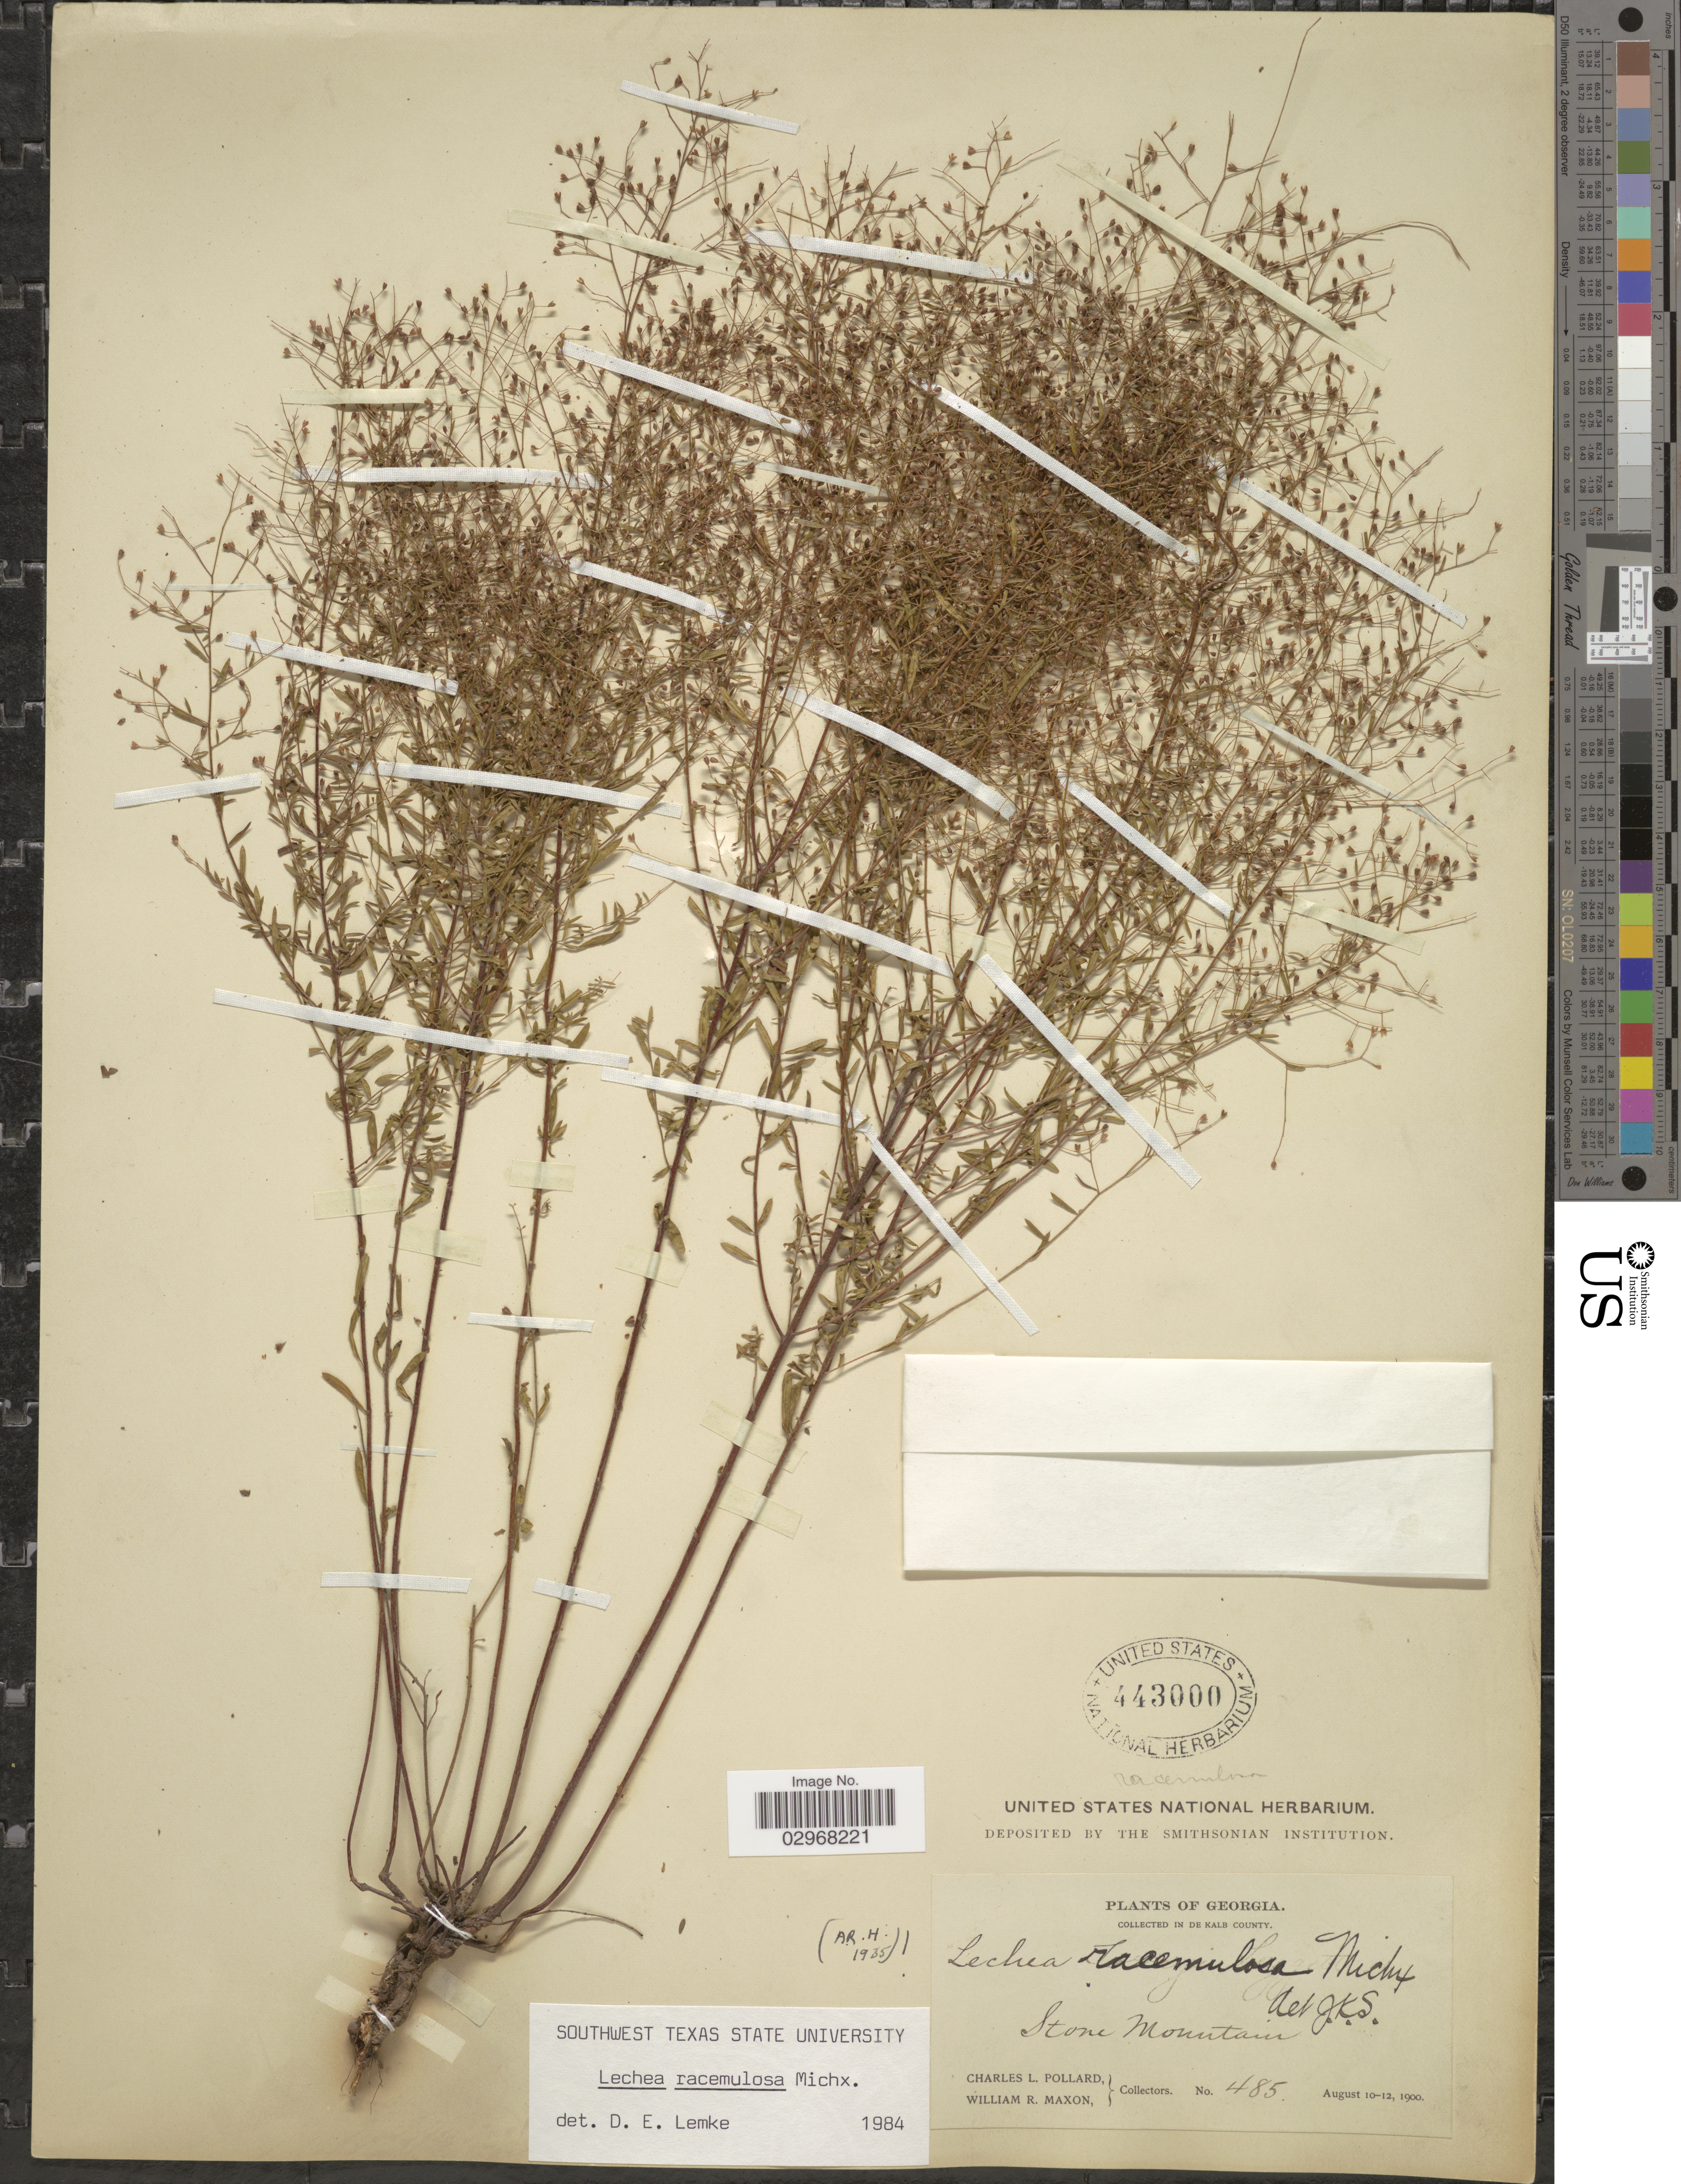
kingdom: Plantae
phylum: Tracheophyta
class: Magnoliopsida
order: Malvales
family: Cistaceae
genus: Lechea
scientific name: Lechea racemulosa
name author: Michx.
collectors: C. L. Pollard & W. R. Maxon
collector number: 485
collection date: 1900-08-10/1900-08-12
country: United States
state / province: Georgia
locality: In De Kalb County. Stone Mountain.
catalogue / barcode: US 443000